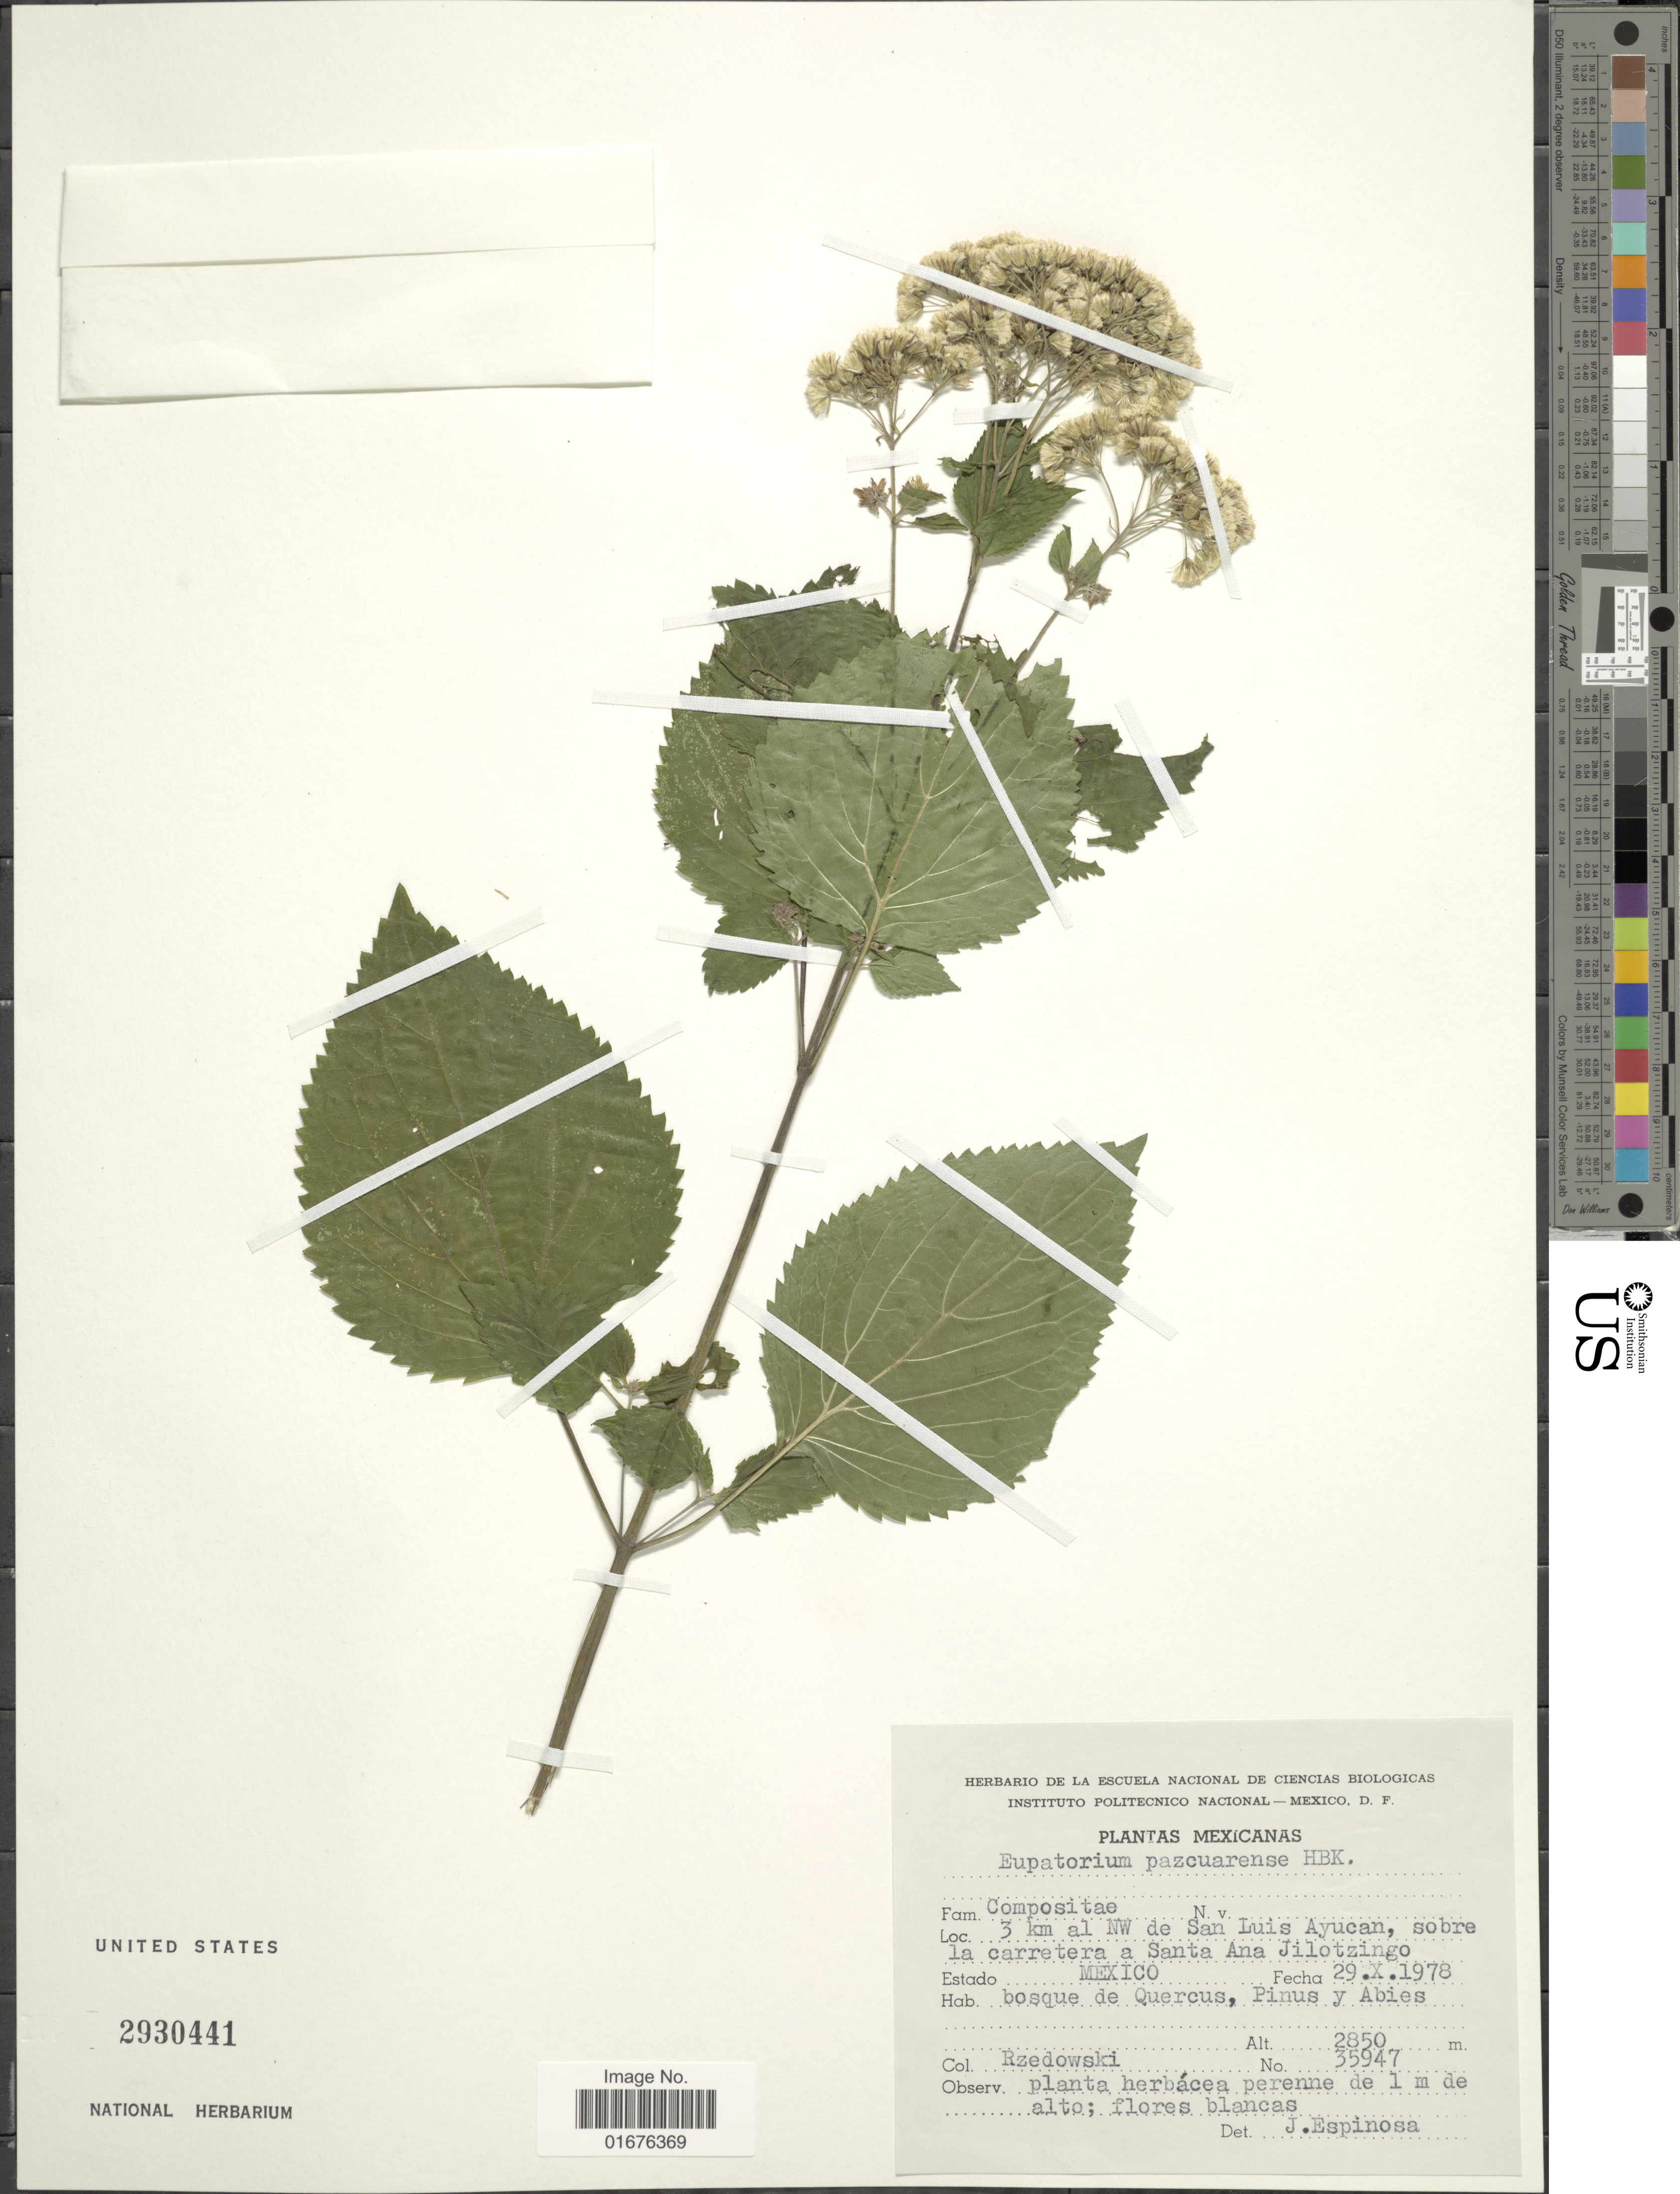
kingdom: Plantae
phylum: Tracheophyta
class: Magnoliopsida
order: Asterales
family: Asteraceae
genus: Ageratina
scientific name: Ageratina pazcuarensis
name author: (Kunth) R.M. King & H. Rob.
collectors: Rzedowski, --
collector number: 35947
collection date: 1978-10-29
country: Mexico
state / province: México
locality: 3 km al NW de San Luis Ayucan, sobre la carretera a Santa Ana Jilotzingo, bosque de Quercus, Pinus y Abies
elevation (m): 2850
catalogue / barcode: US 2930441